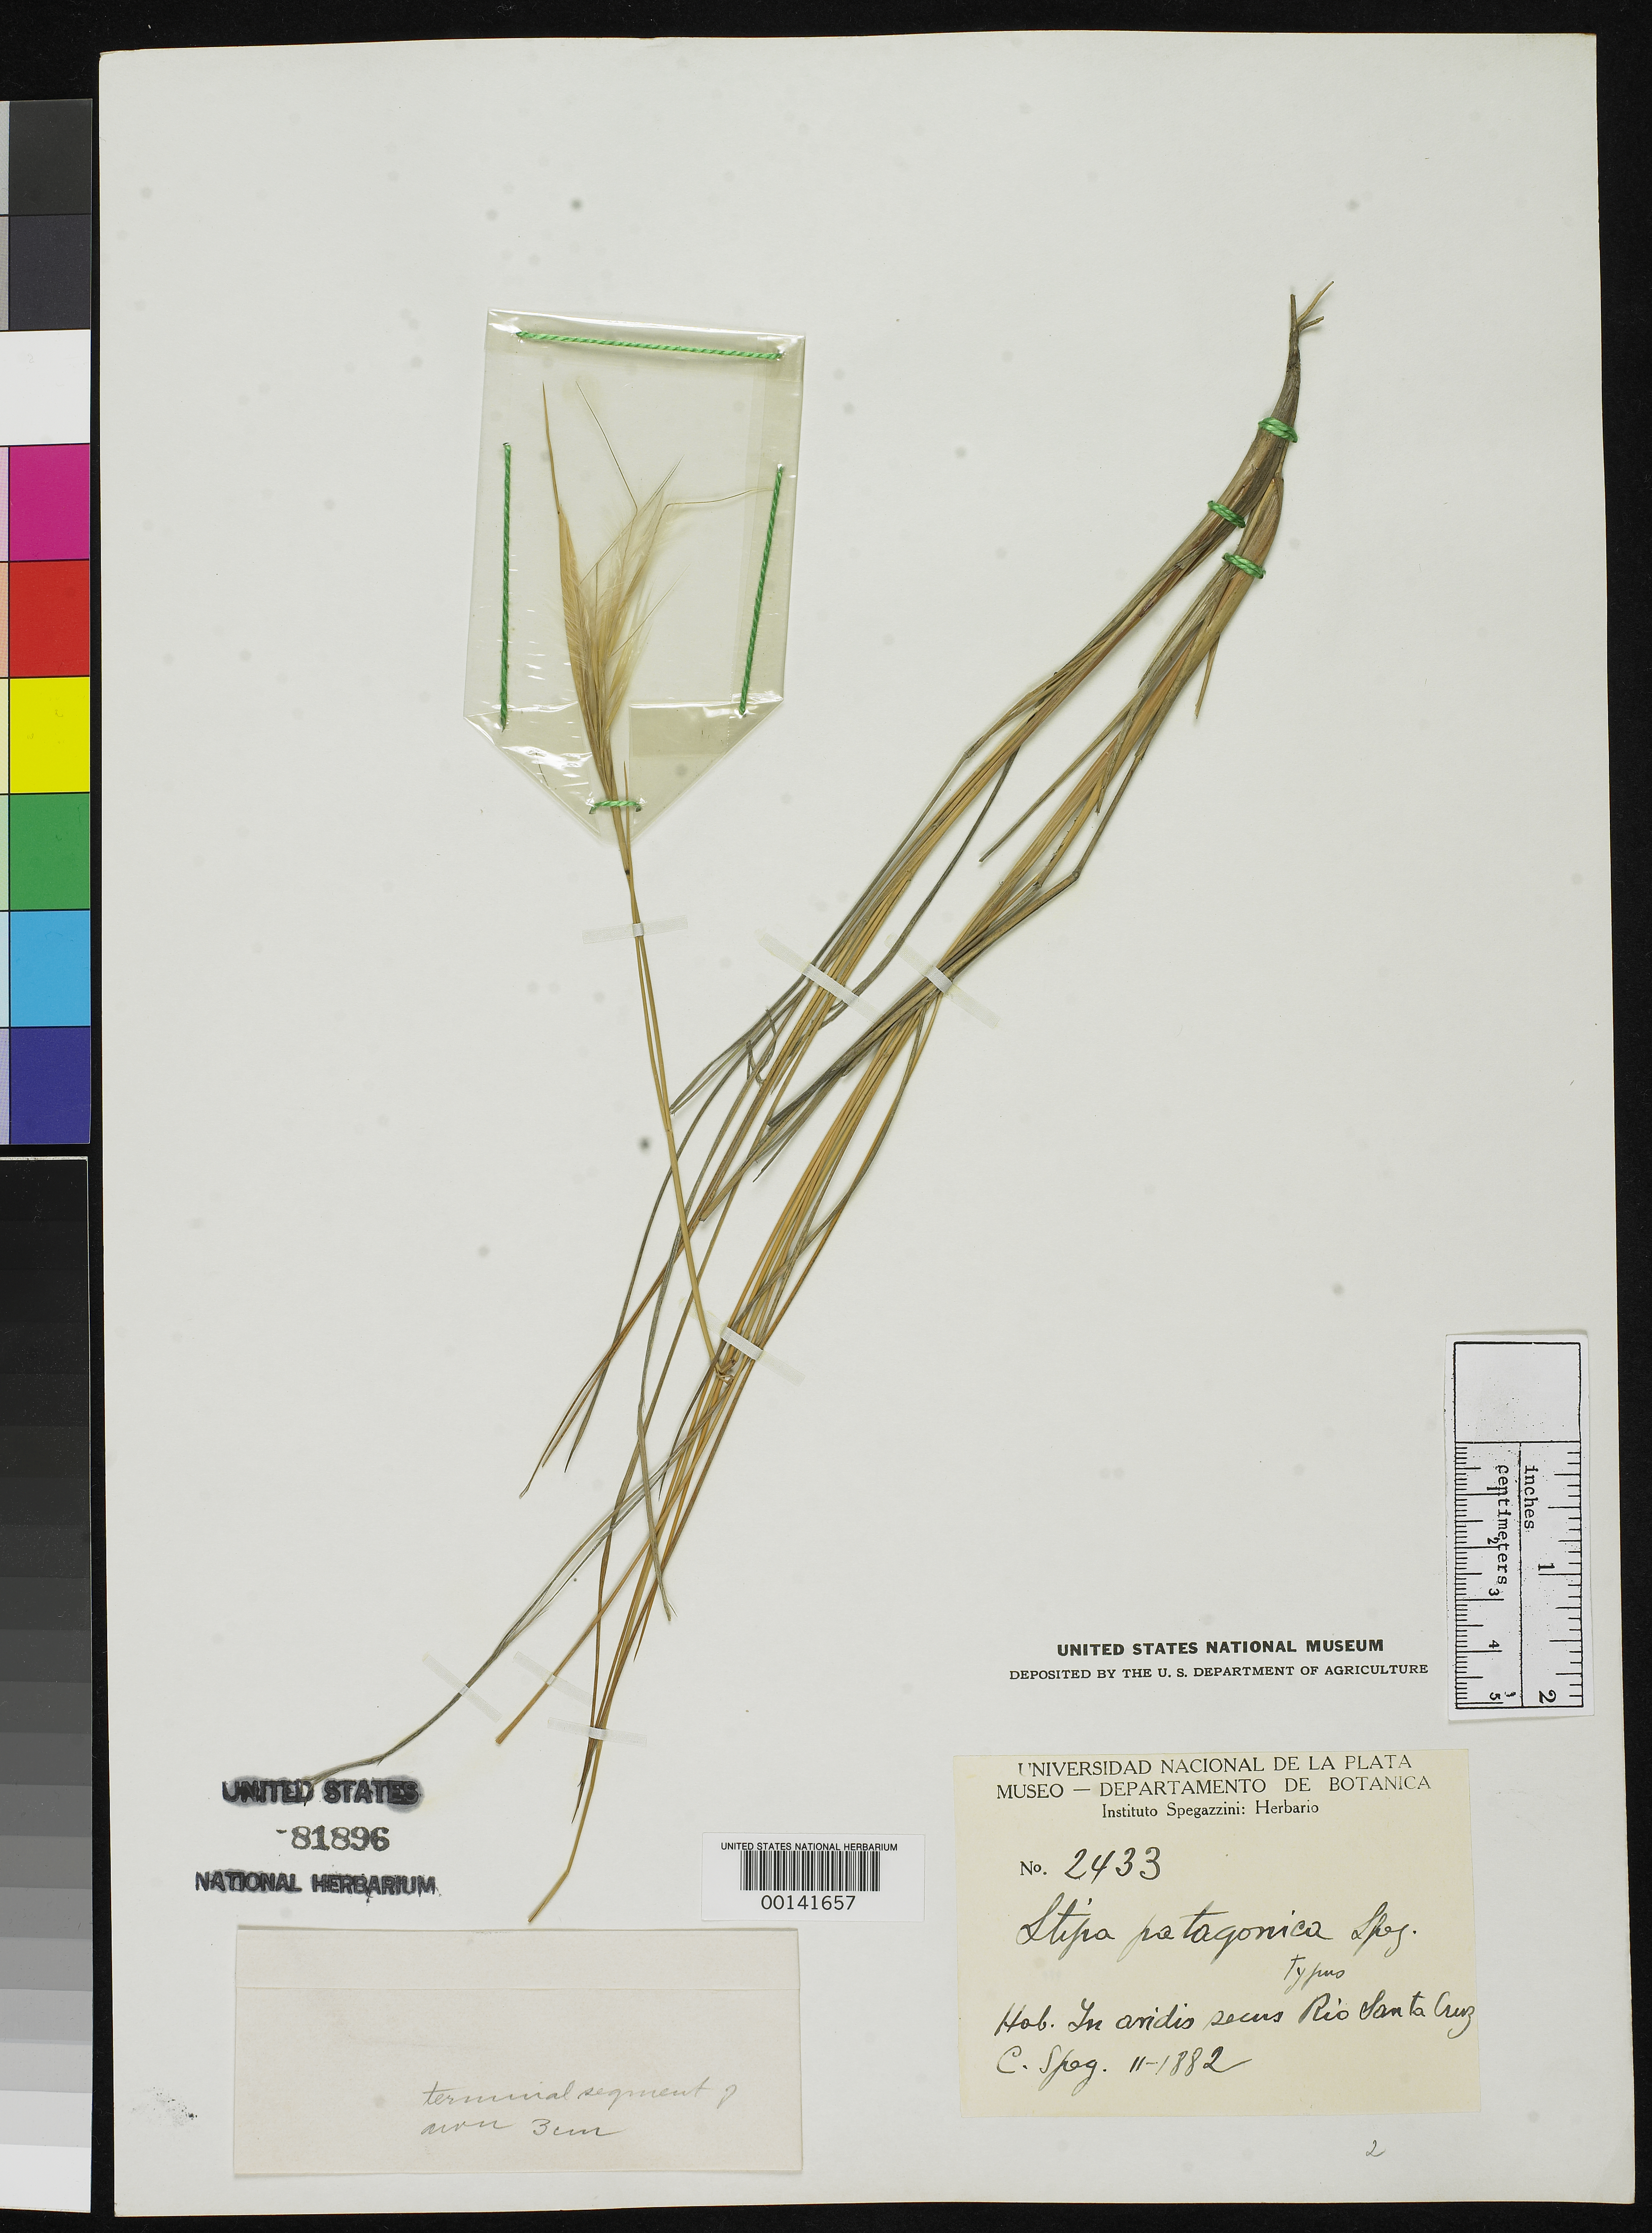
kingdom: Plantae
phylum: Tracheophyta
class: Liliopsida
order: Poales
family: Poaceae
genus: Stipa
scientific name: Stipa patagonica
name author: Speg.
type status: Type Collection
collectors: C. L. Spegazzini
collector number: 2433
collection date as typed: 1882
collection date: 1882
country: Argentina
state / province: Santa Cruz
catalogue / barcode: US 81896